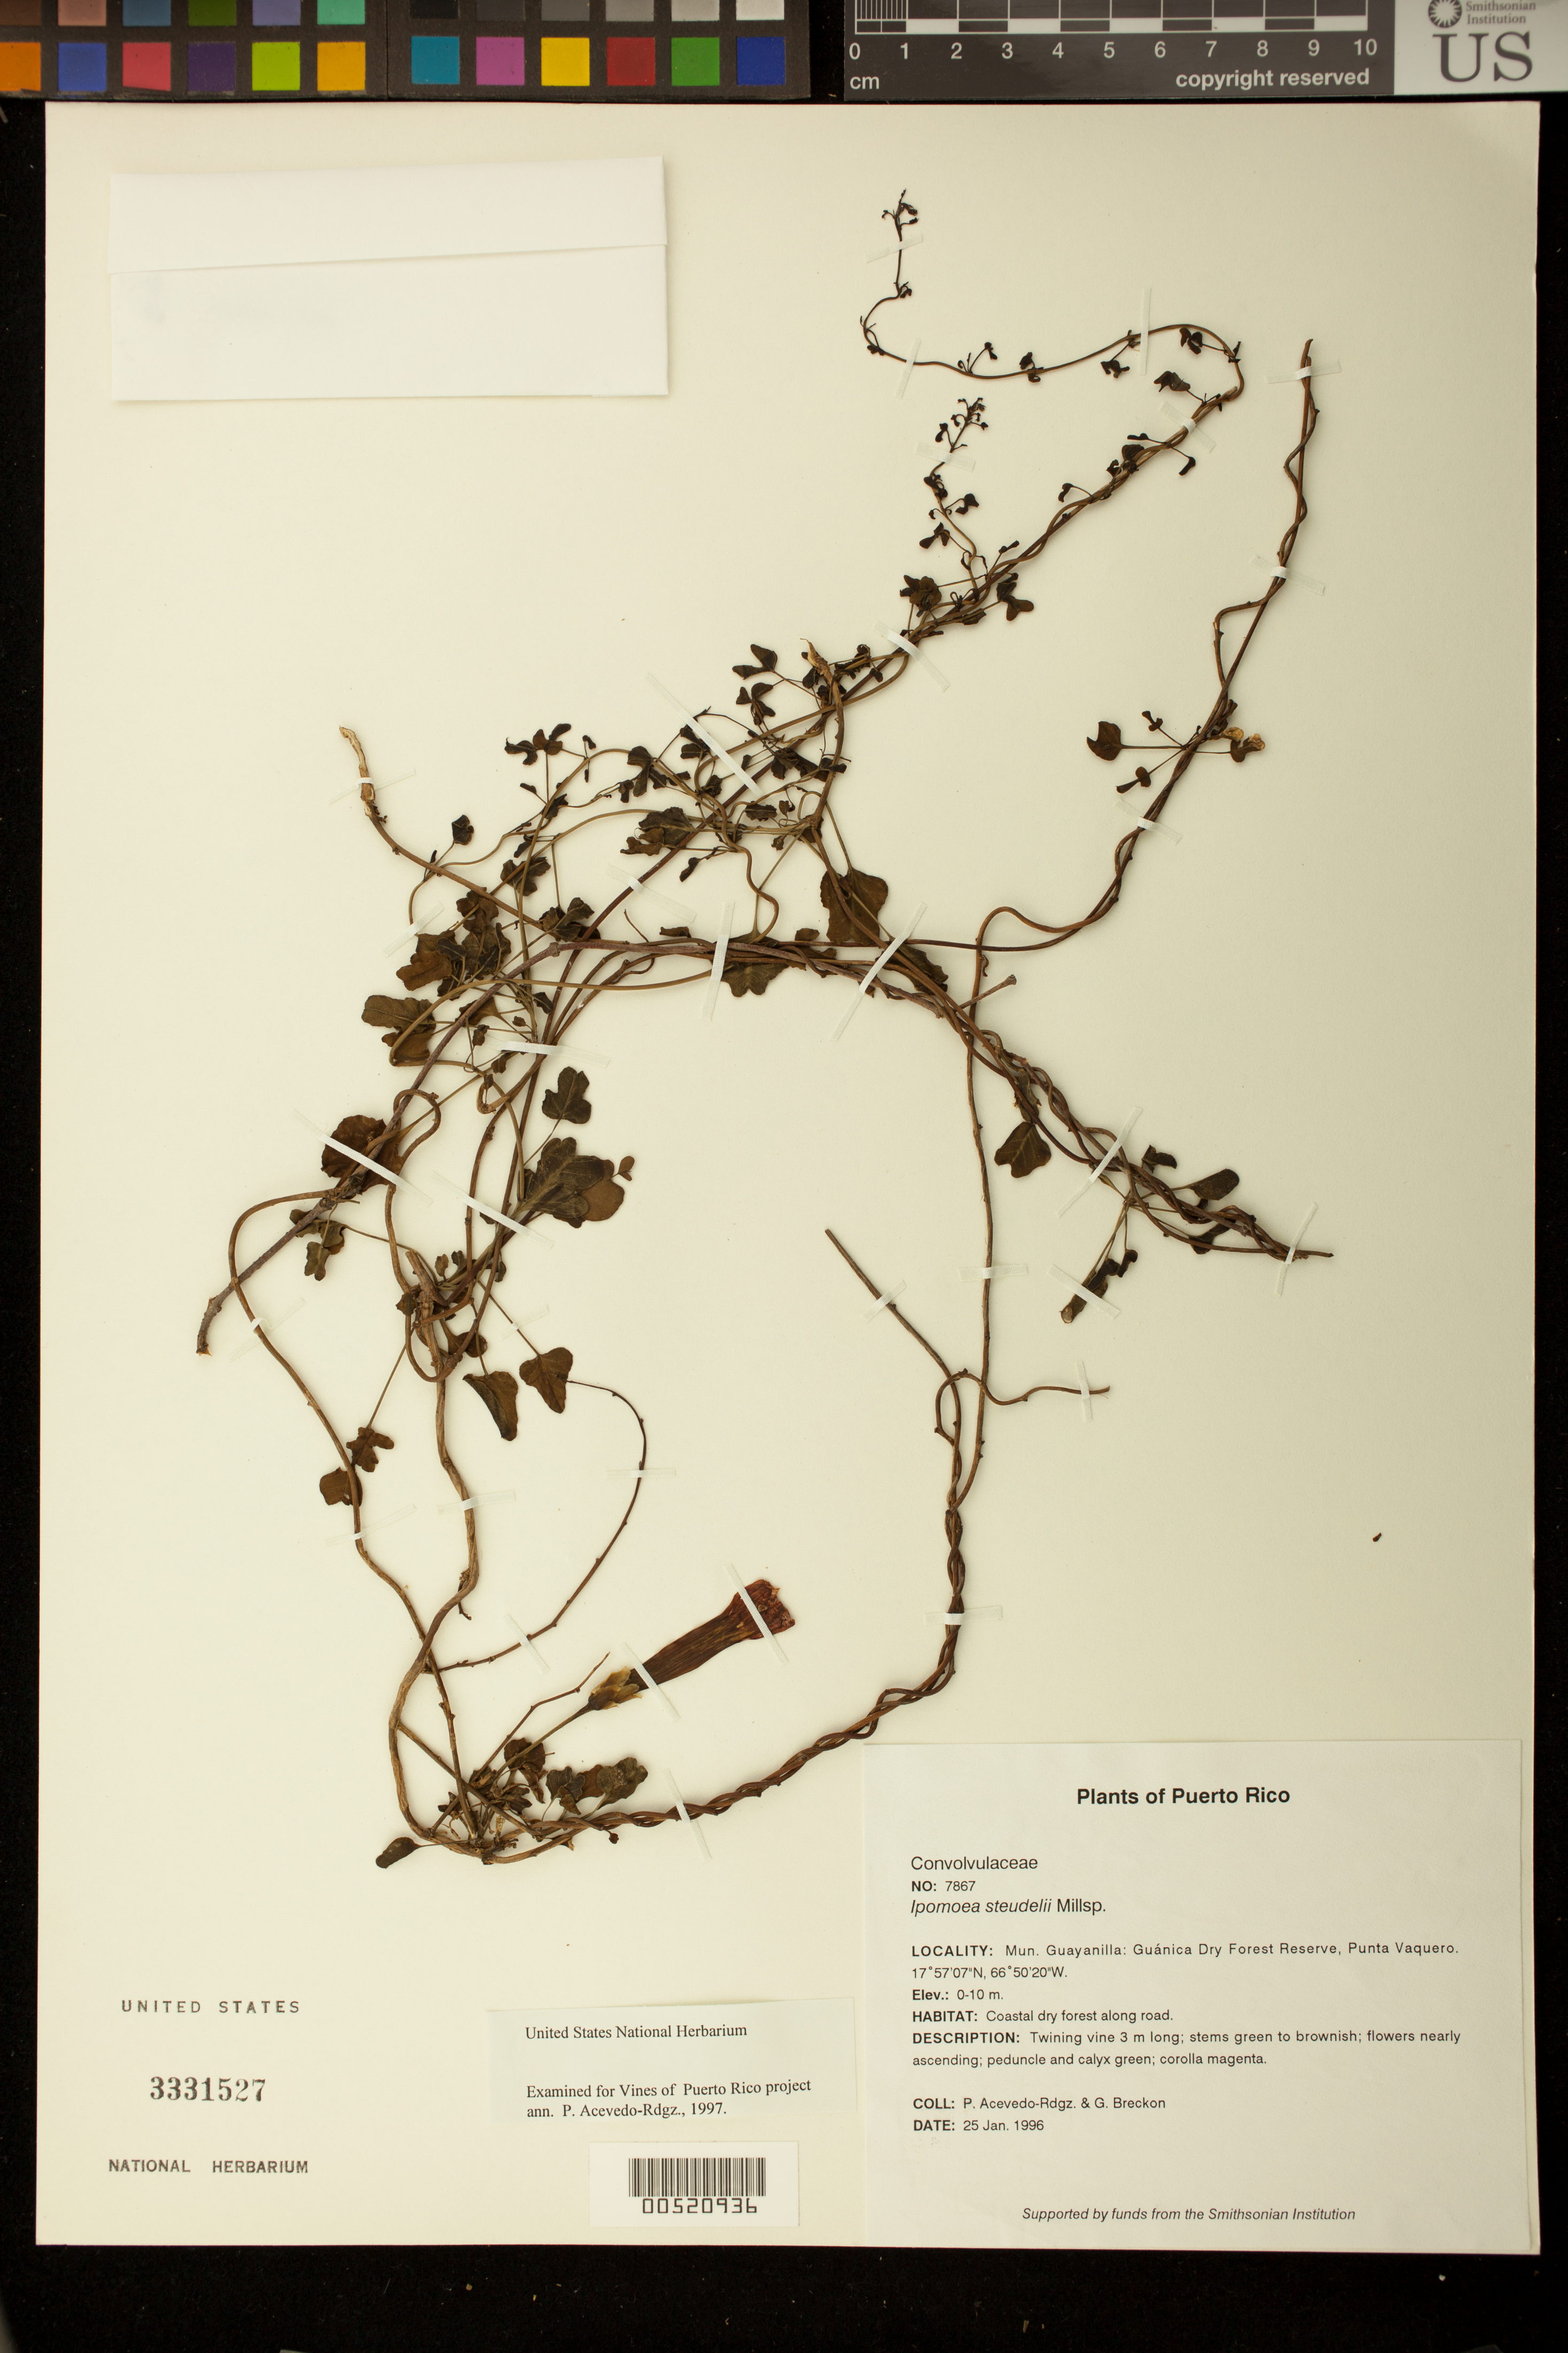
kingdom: Plantae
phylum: Tracheophyta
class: Magnoliopsida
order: Solanales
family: Convolvulaceae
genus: Ipomoea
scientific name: Ipomoea steudelii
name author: Millsp.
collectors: P. Acevedo-Rodr. & G. J. Breckon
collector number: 7867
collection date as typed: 25 Jan 1996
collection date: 1996-01-25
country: Puerto Rico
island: Puerto Rico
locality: Mun. Guayanilla: Guánica Dry Forest Reserve, Punta Vaquero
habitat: Coastal dry forest along road.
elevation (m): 0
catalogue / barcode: US 3331527